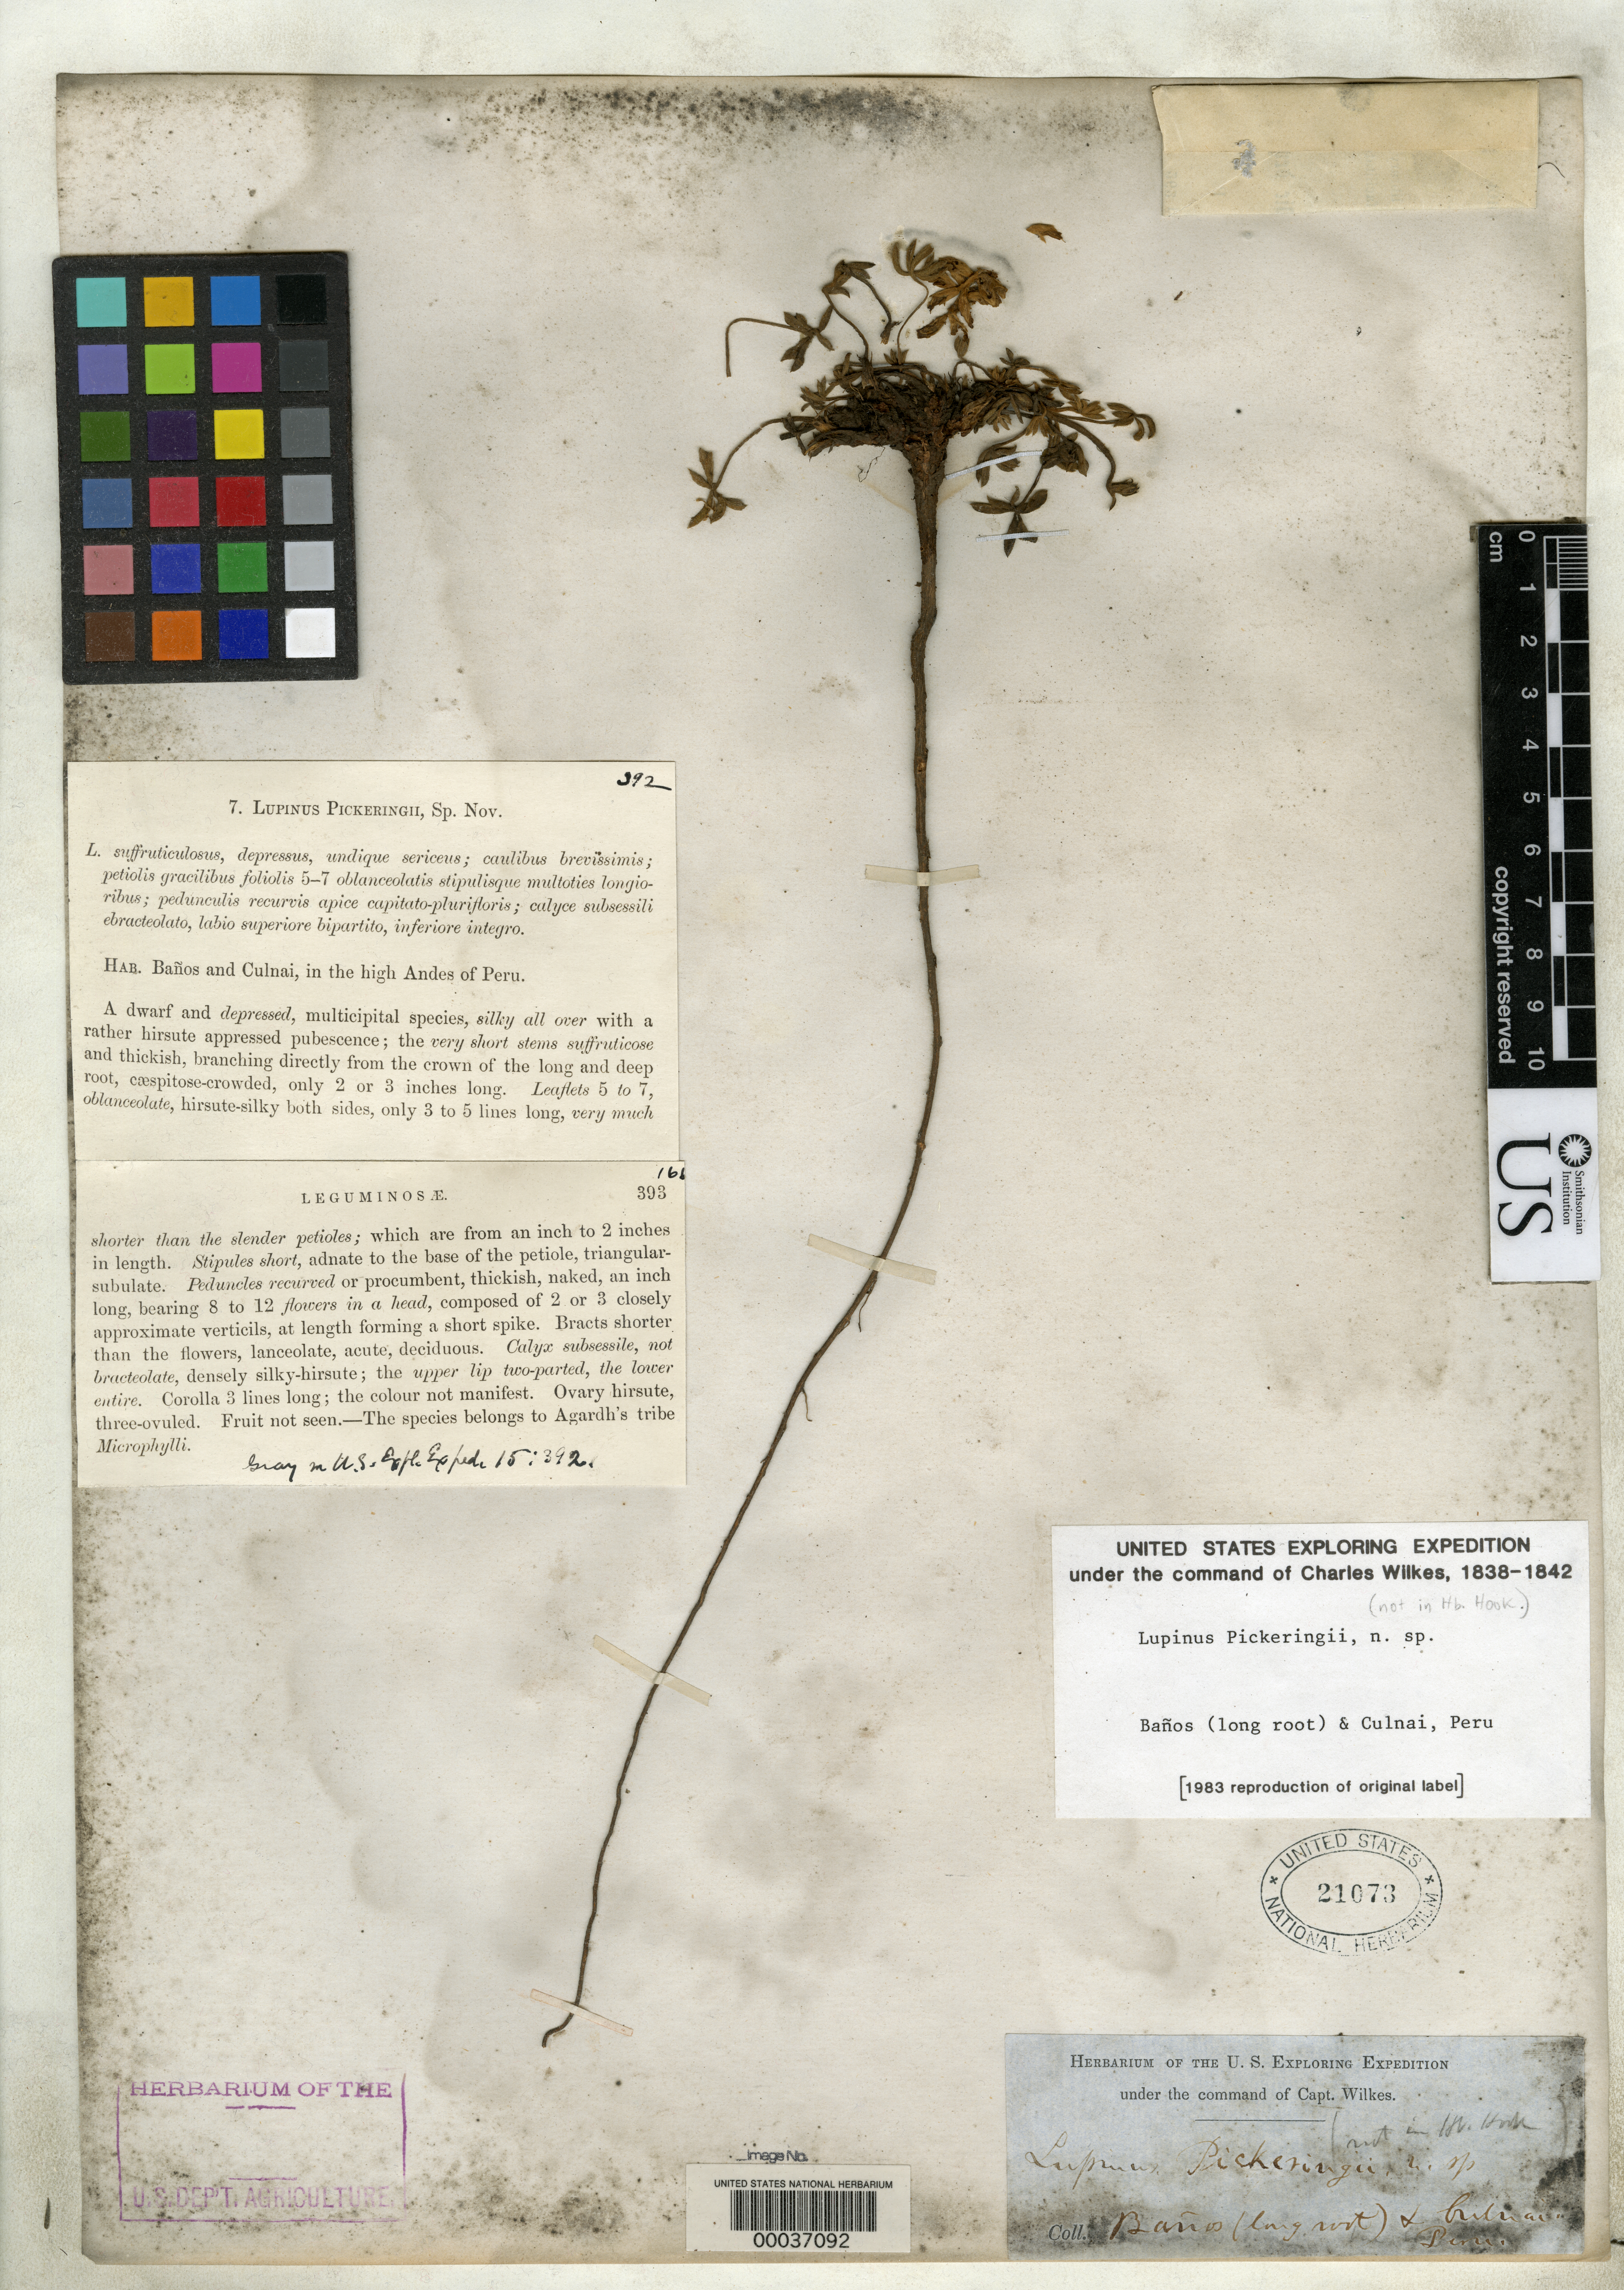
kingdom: Plantae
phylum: Tracheophyta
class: Magnoliopsida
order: Fabales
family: Fabaceae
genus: Lupinus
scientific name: Lupinus pickeringii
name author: A. Gray in Wilkes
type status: Type Collection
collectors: Wilkes Explor. Exped.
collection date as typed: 1838 to -- --- 1842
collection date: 1838/1842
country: Peru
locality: Andes Mountains, Baños and Culnai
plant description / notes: HUH online records no duplicates there; this US duplicate probably the holotype.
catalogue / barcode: US 21073